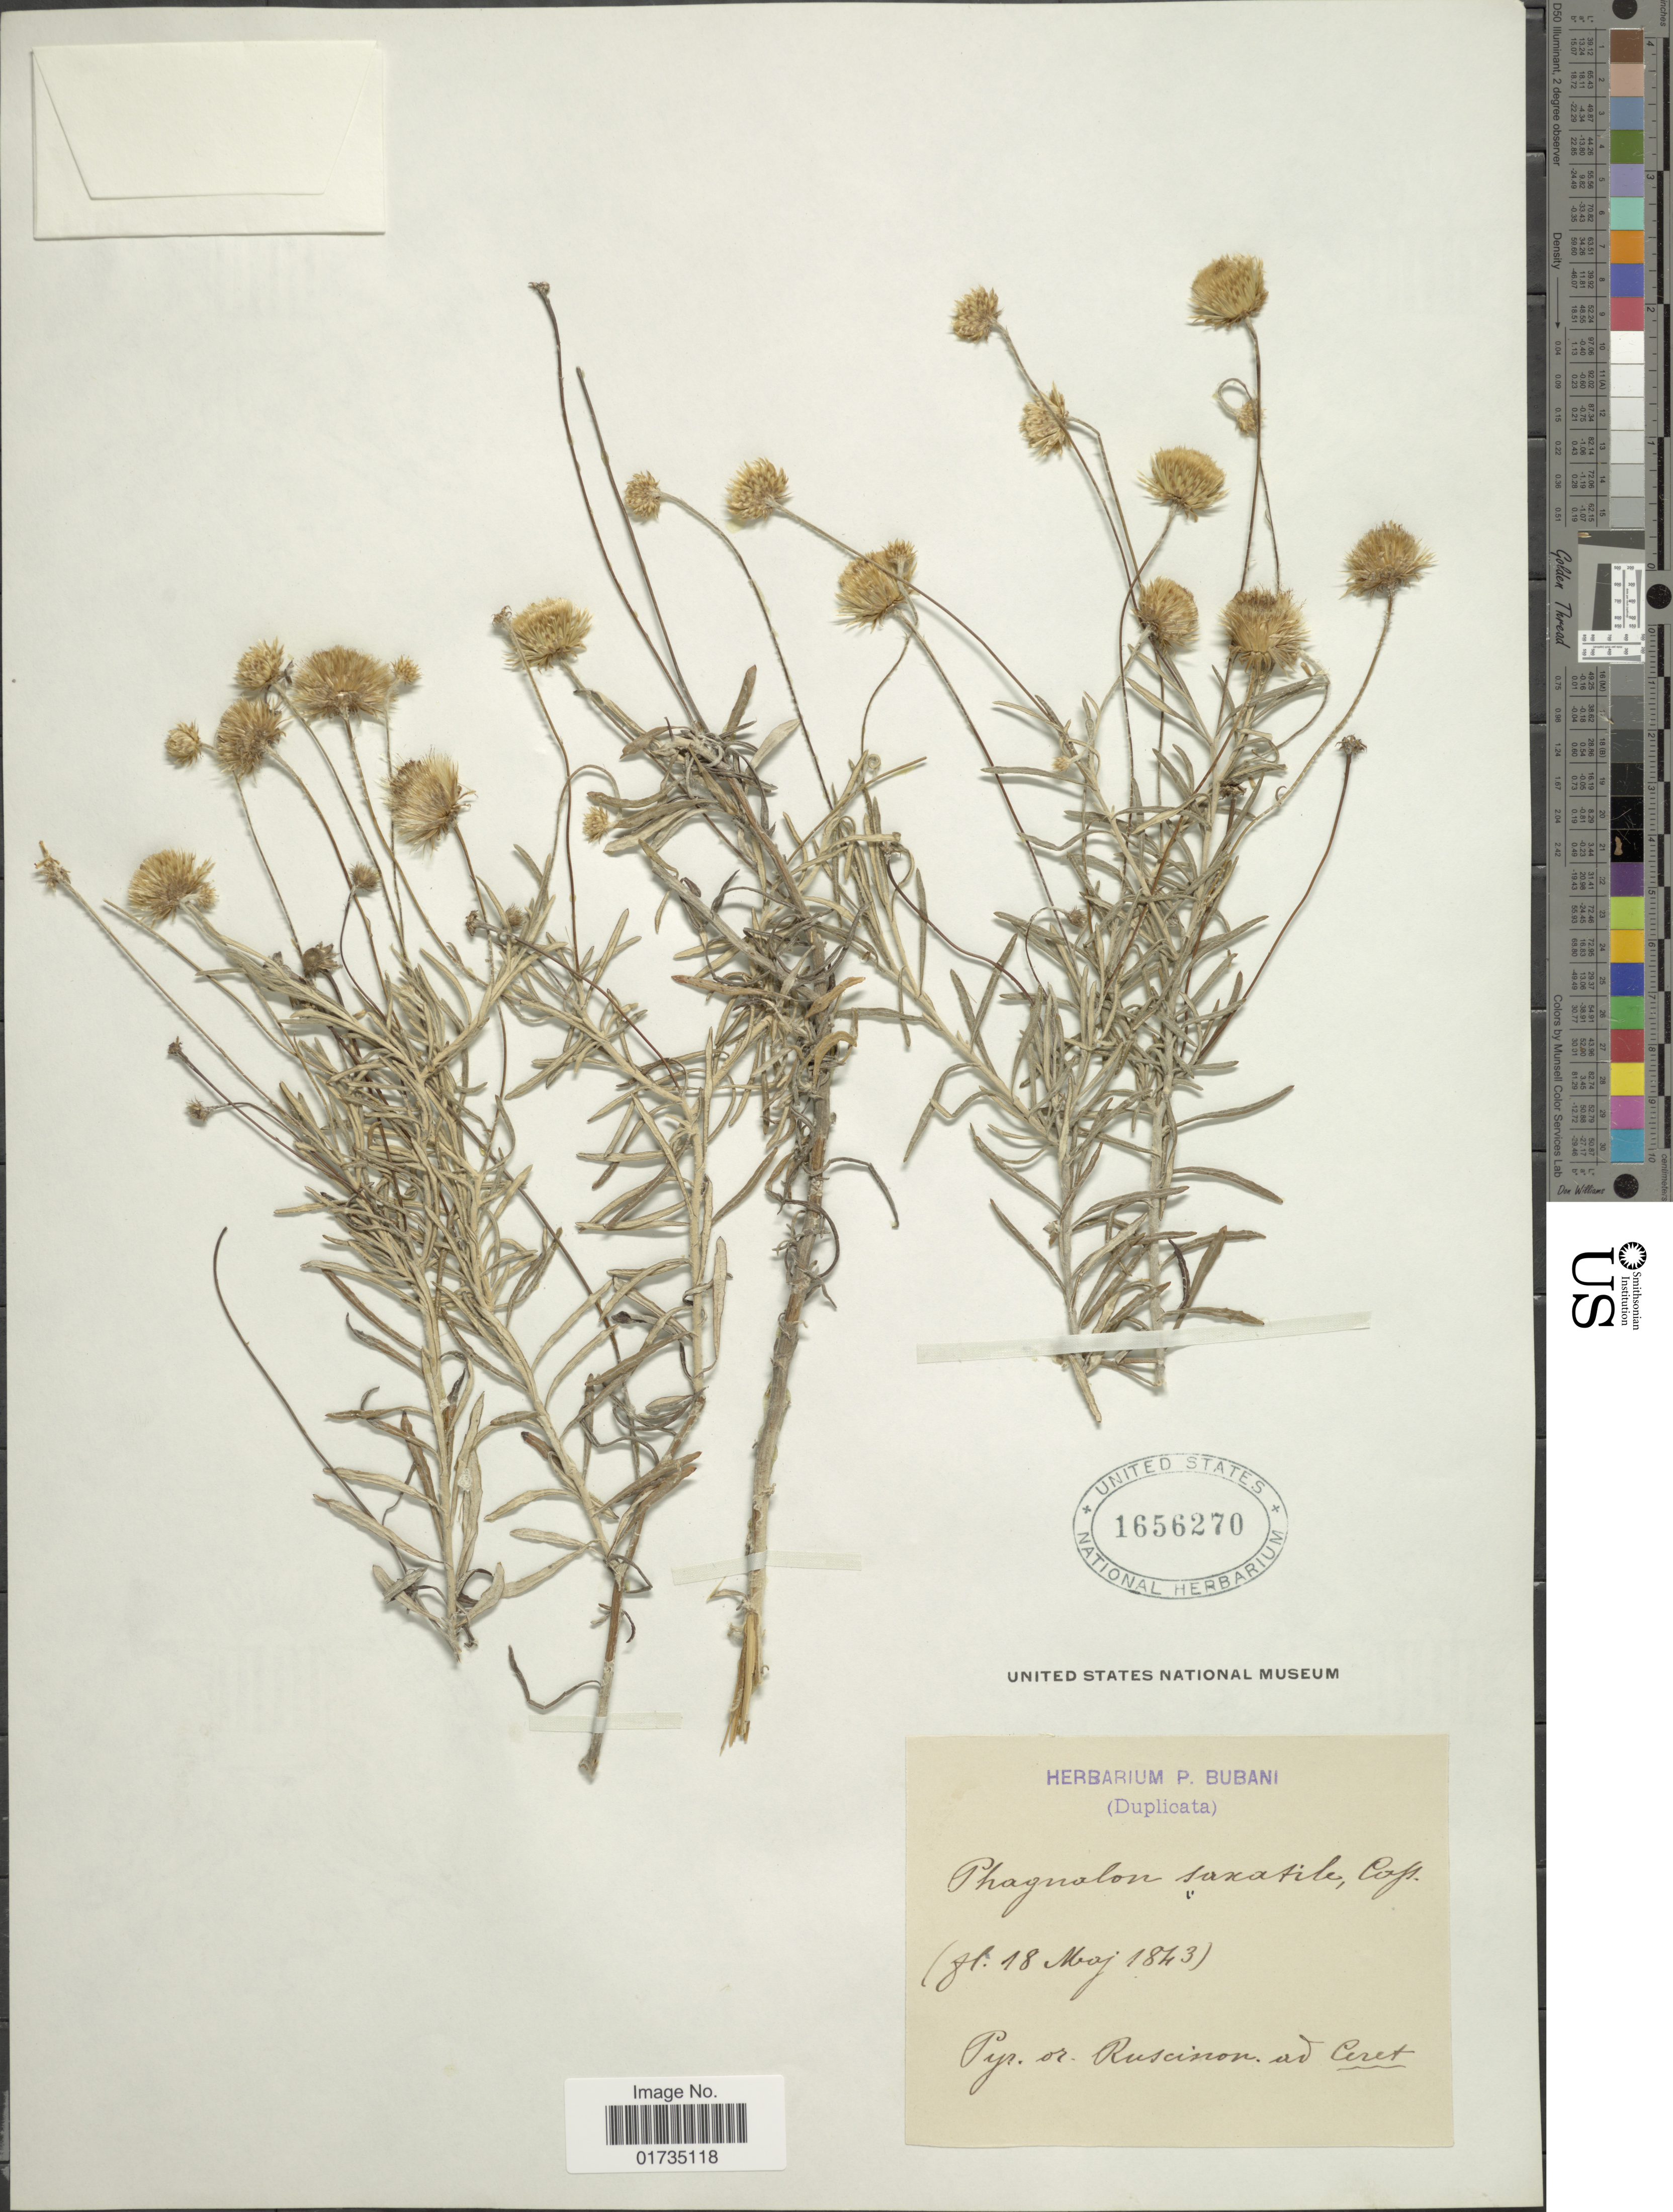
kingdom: Plantae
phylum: Tracheophyta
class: Magnoliopsida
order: Asterales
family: Asteraceae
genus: Phagnalon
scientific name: Phagnalon saxatile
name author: Cass.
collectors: ex herb. P. Bubani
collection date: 1843-05-18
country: France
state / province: Occitanie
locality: Pyr. or. Ruscinon. ad Ceret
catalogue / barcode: US 1656270